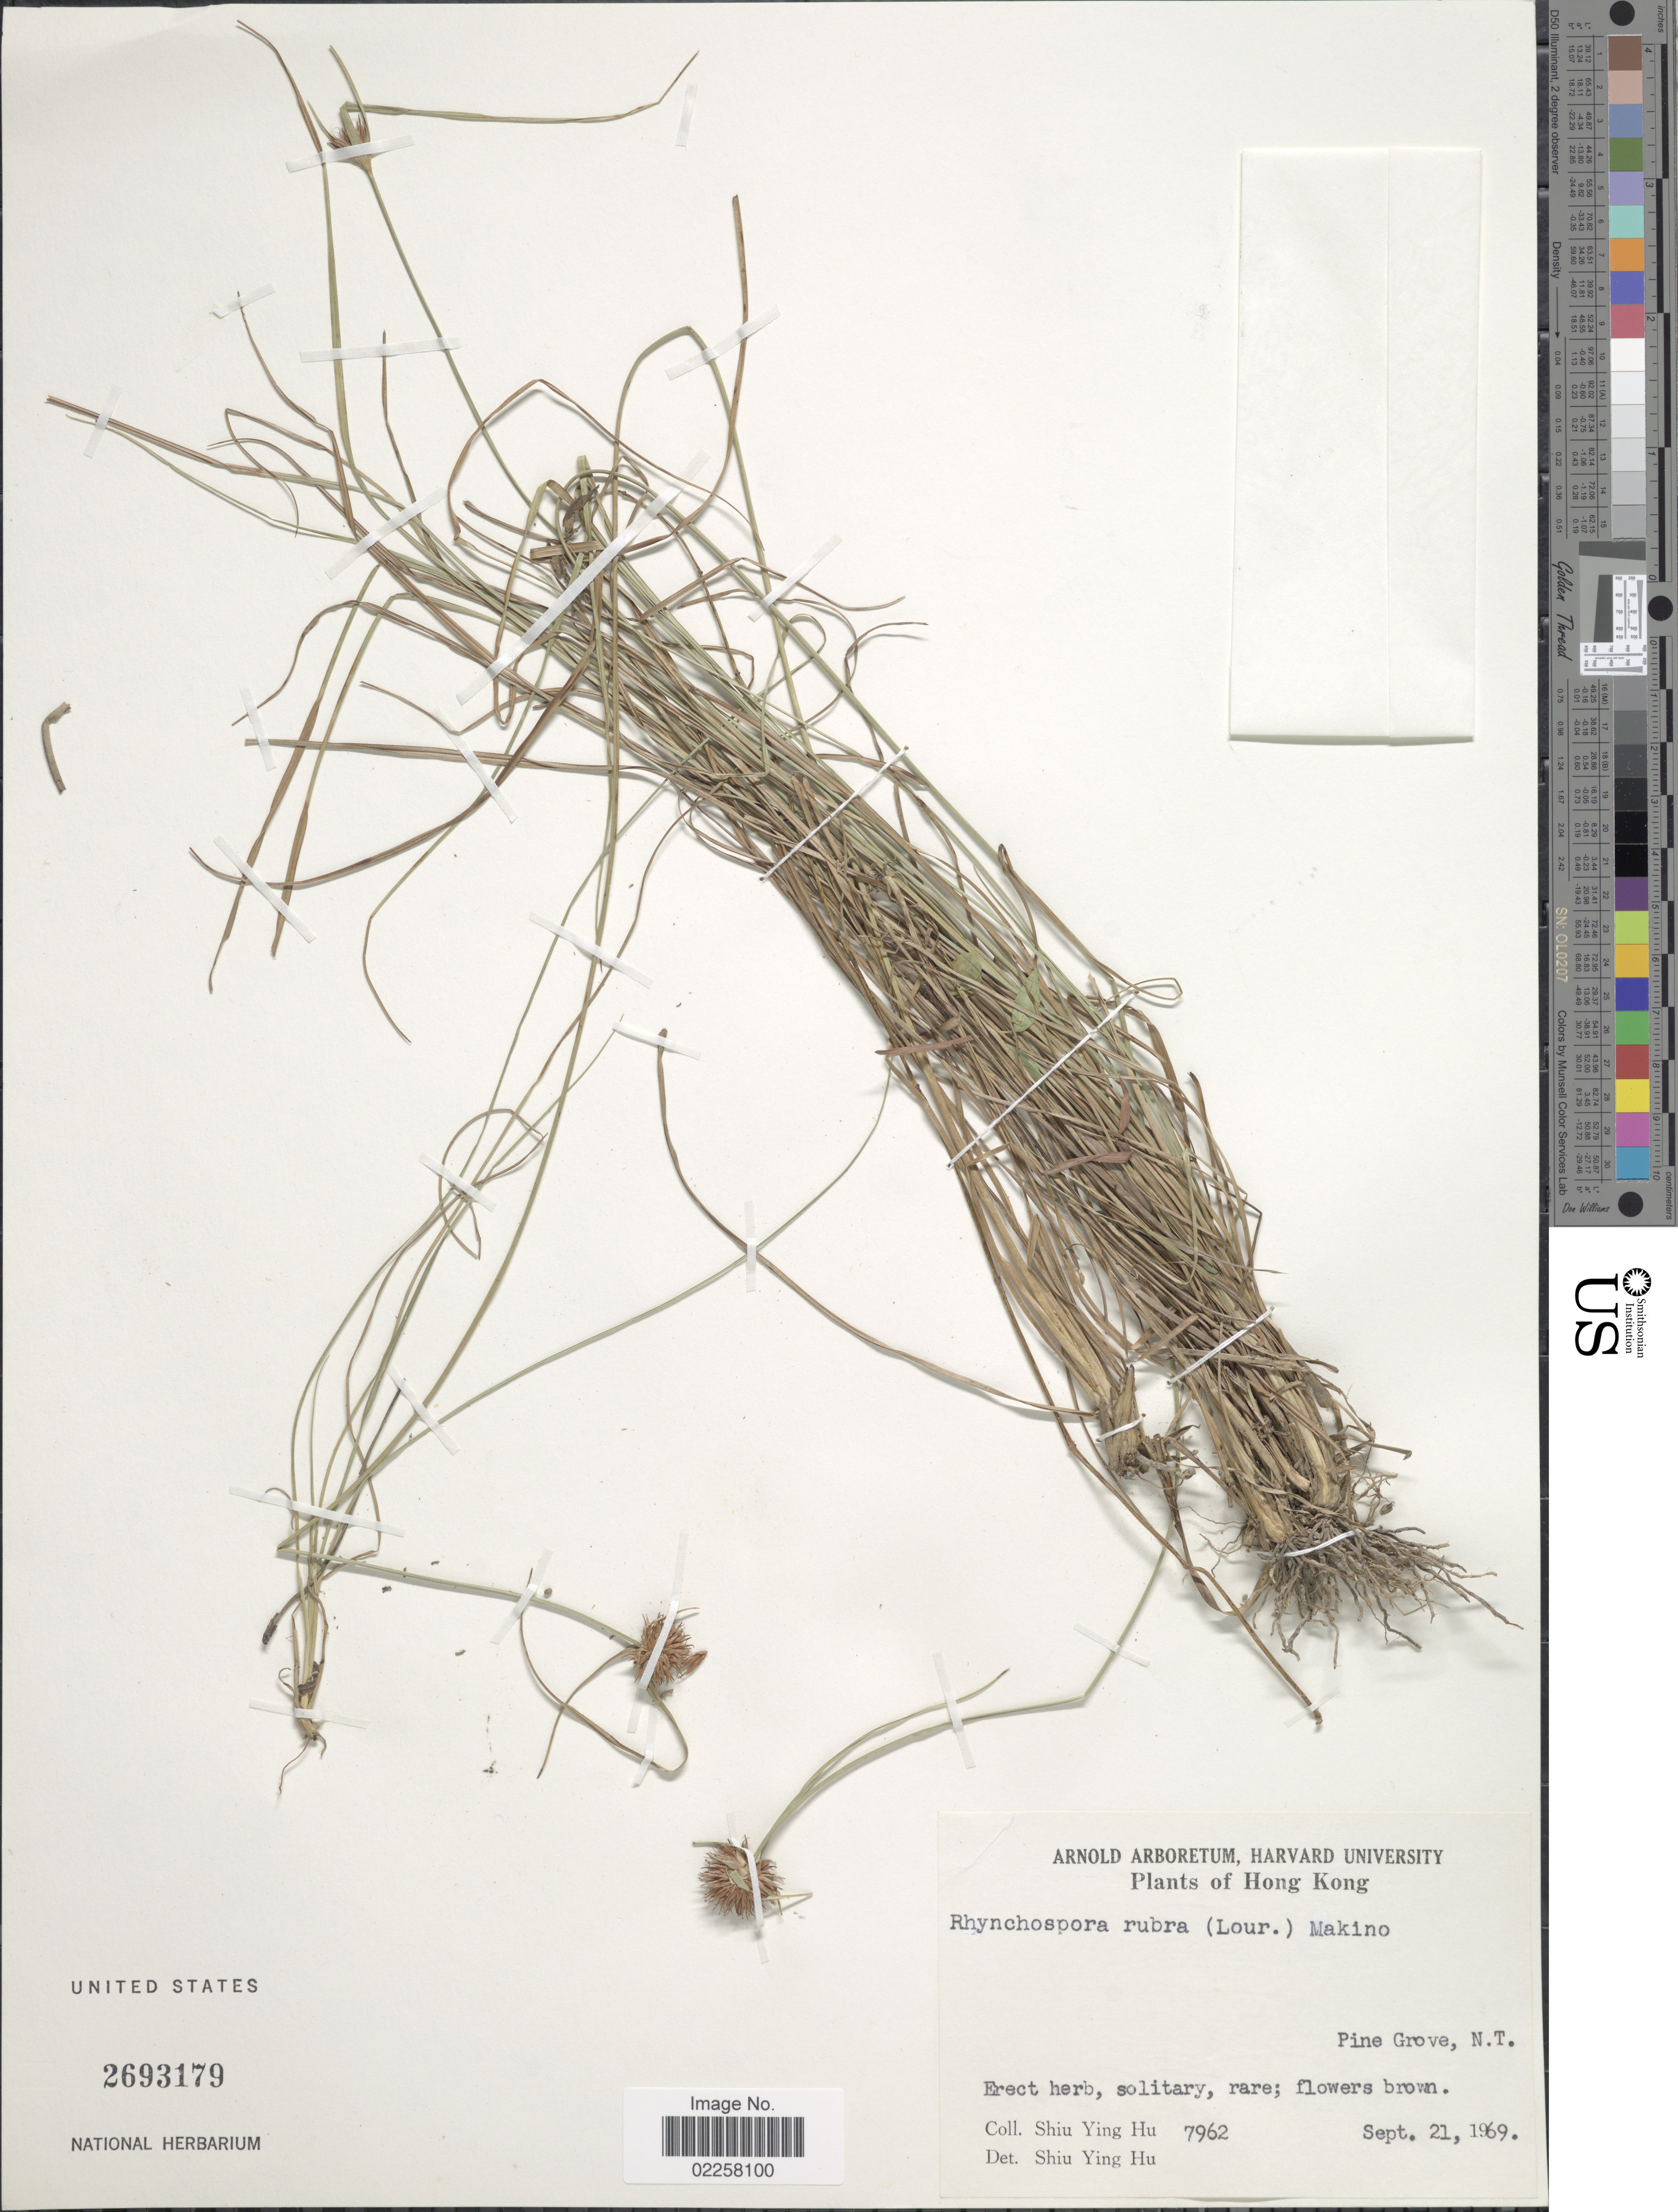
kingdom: Plantae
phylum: Tracheophyta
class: Liliopsida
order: Poales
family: Cyperaceae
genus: Rhynchospora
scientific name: Rhynchospora rubra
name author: (Lour.) Makino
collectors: S. Y. Hu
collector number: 7962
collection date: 1969-09-21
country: China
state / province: Hong Kong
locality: Pine Grove, N.T.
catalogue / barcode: US 2693179